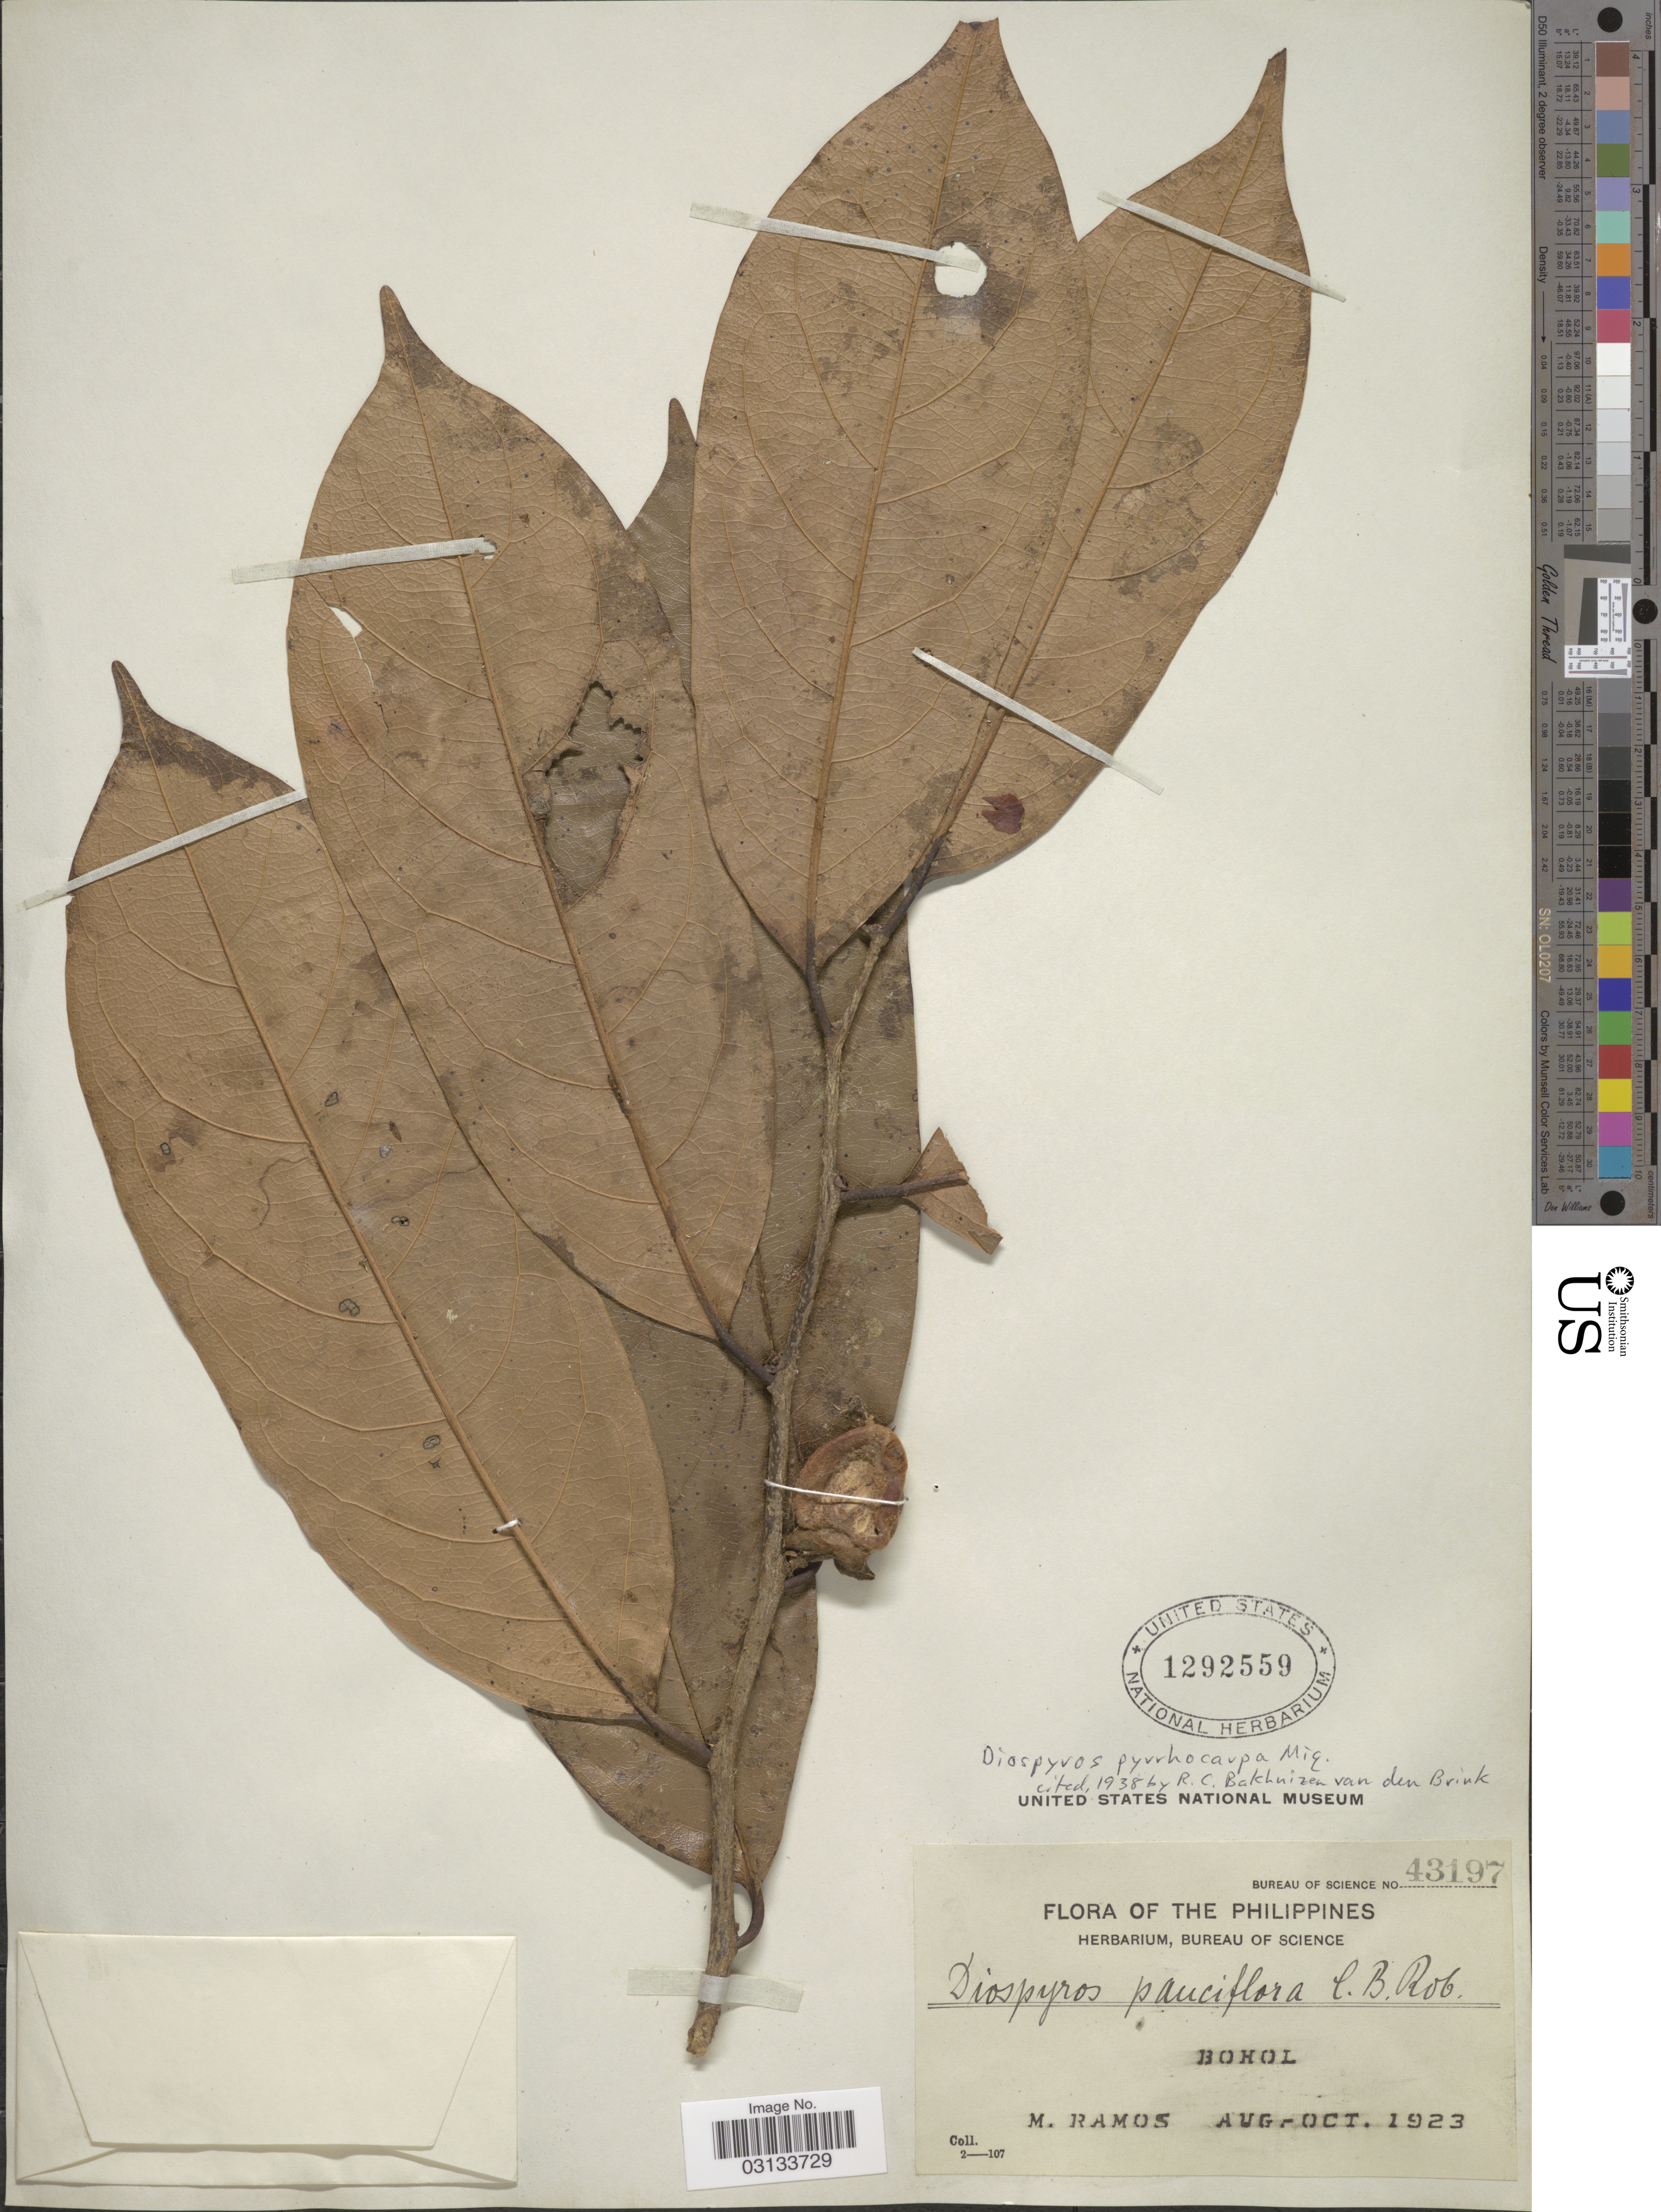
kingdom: Plantae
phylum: Tracheophyta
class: Magnoliopsida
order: Ericales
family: Ebenaceae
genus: Diospyros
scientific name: Diospyros pyrrhocarpa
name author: Miq.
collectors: M. Ramos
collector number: Bureau of Science 43197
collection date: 1923-08/1923-10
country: Philippines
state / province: Central Visayas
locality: Bohol.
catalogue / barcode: US 1292559